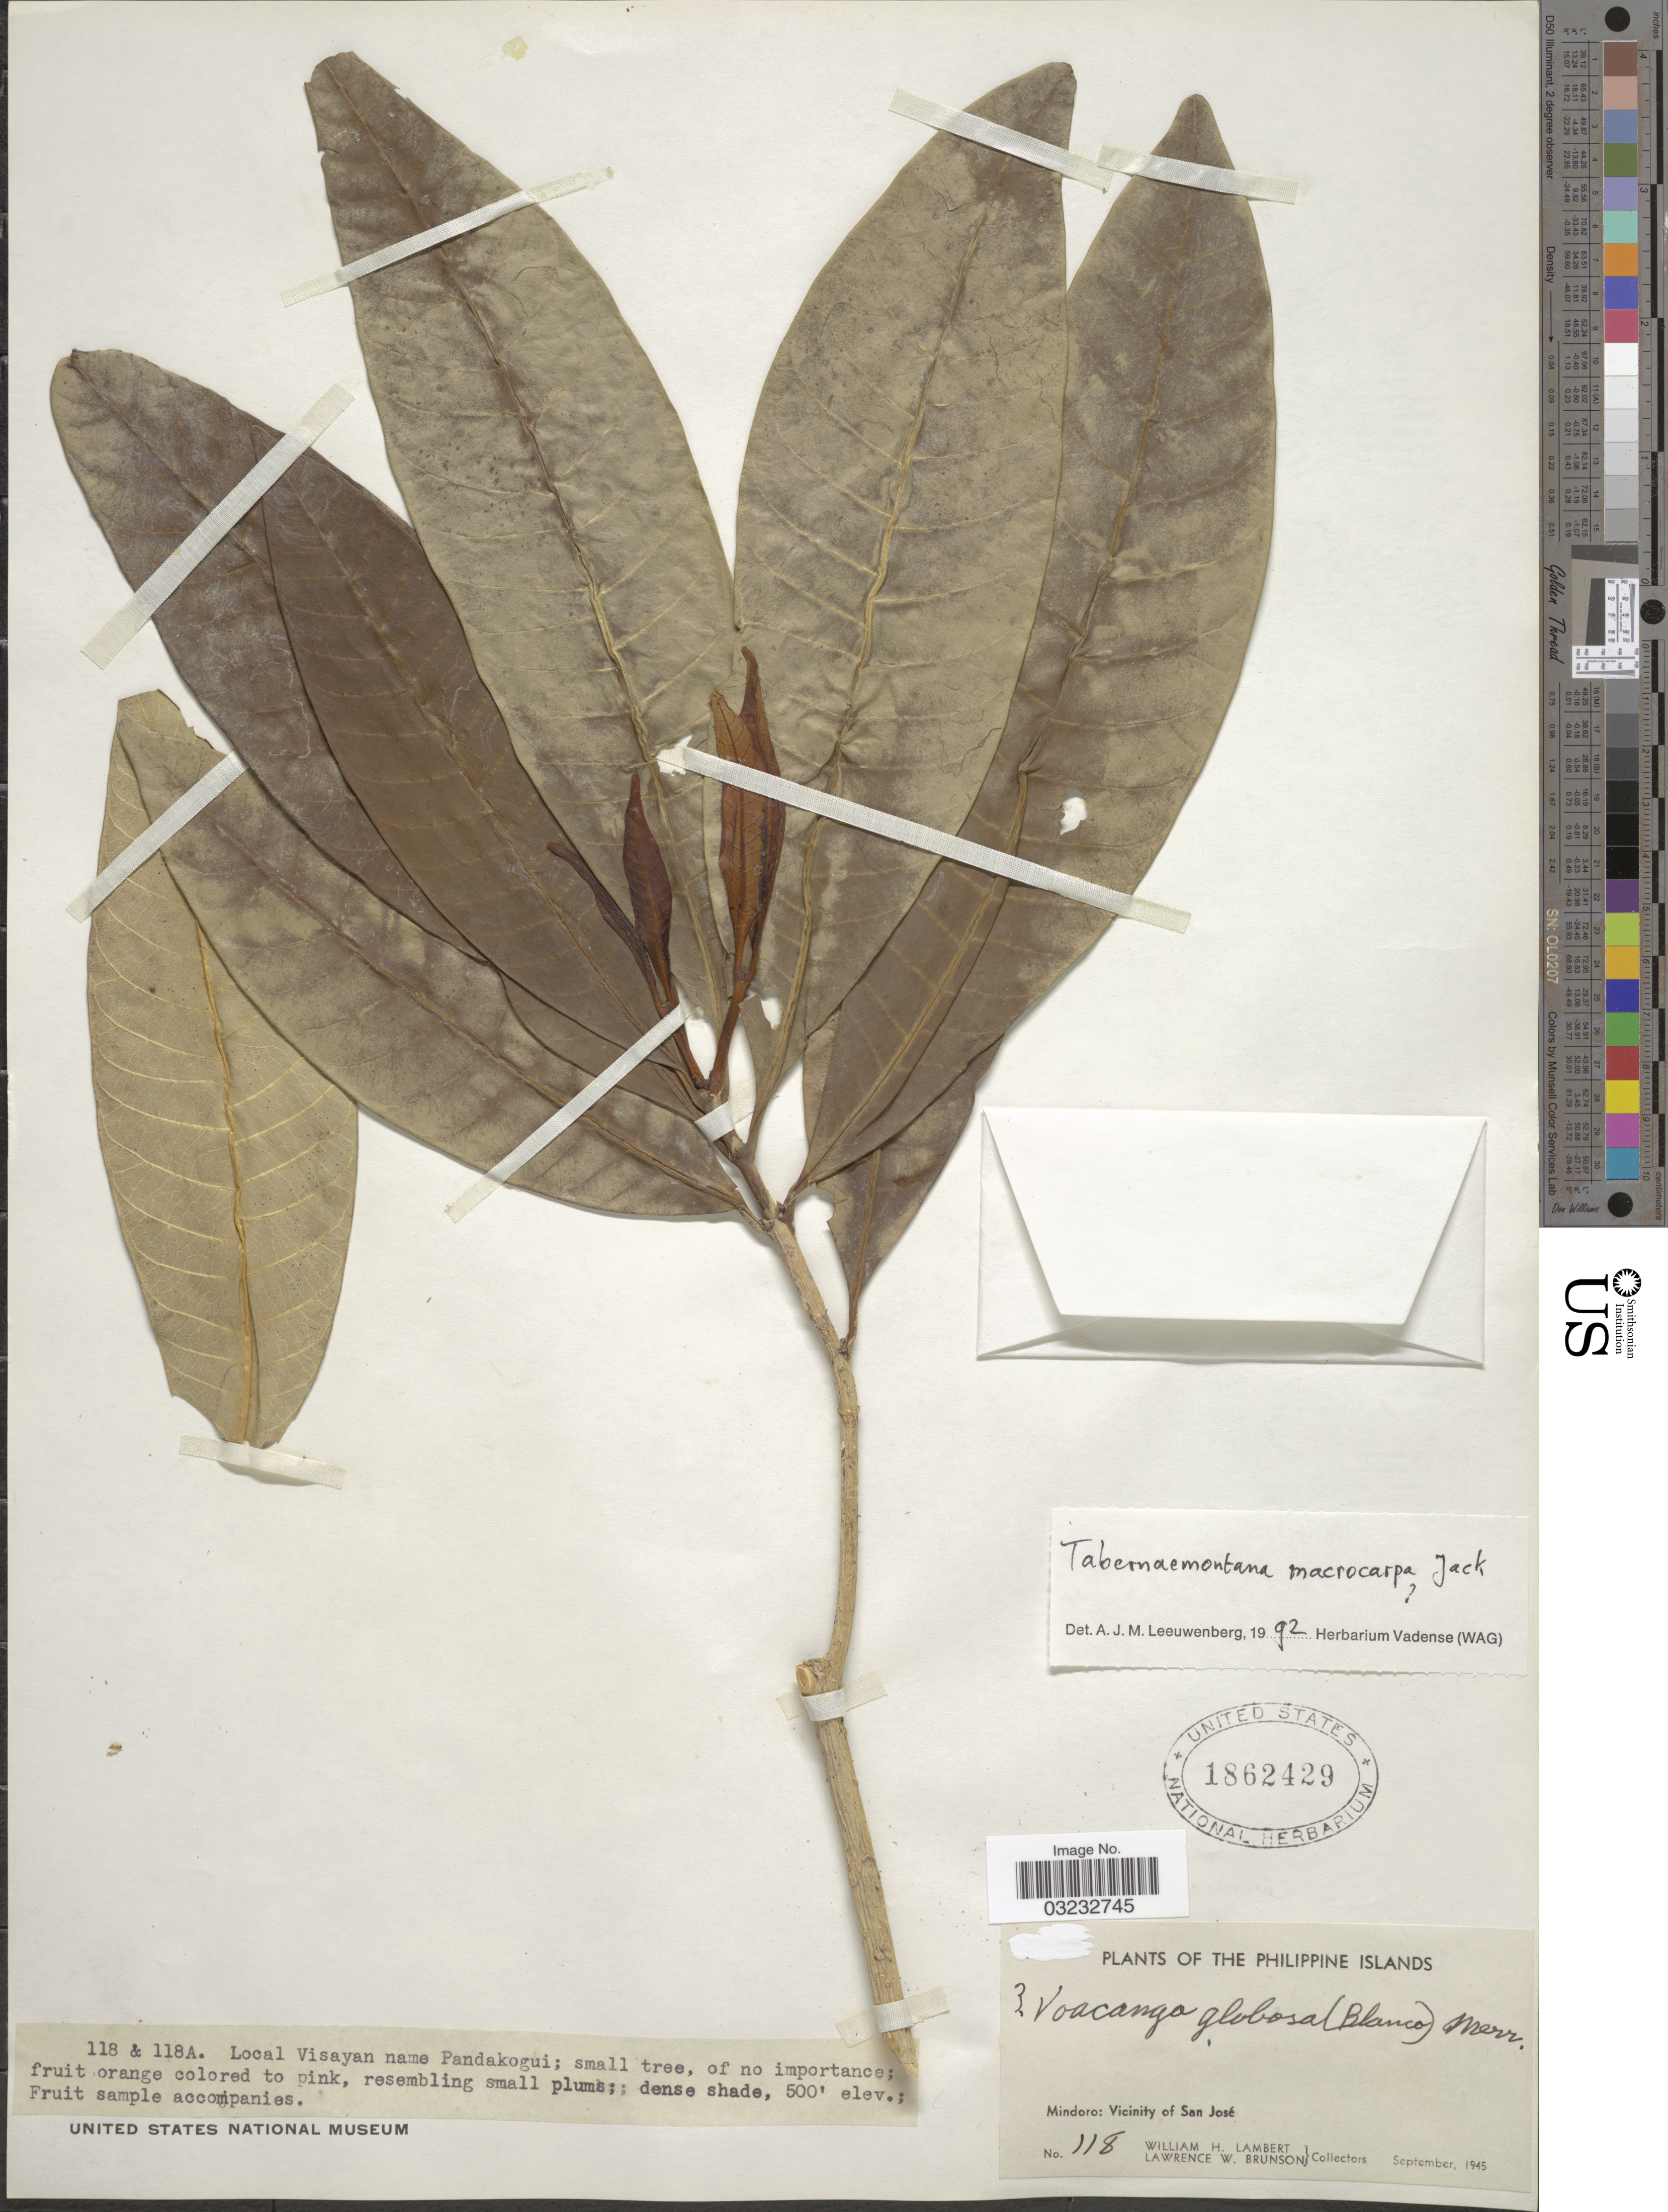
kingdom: Plantae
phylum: Tracheophyta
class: Magnoliopsida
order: Gentianales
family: Apocynaceae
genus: Tabernaemontana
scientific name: Tabernaemontana macrocarpa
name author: Jack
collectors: W. Lambert & L. Brunson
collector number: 118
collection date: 1945-09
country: Philippines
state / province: Mimaropa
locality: Philippine Islands. Mindoro: Vicinity of San José.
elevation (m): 152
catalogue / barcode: US 1862429